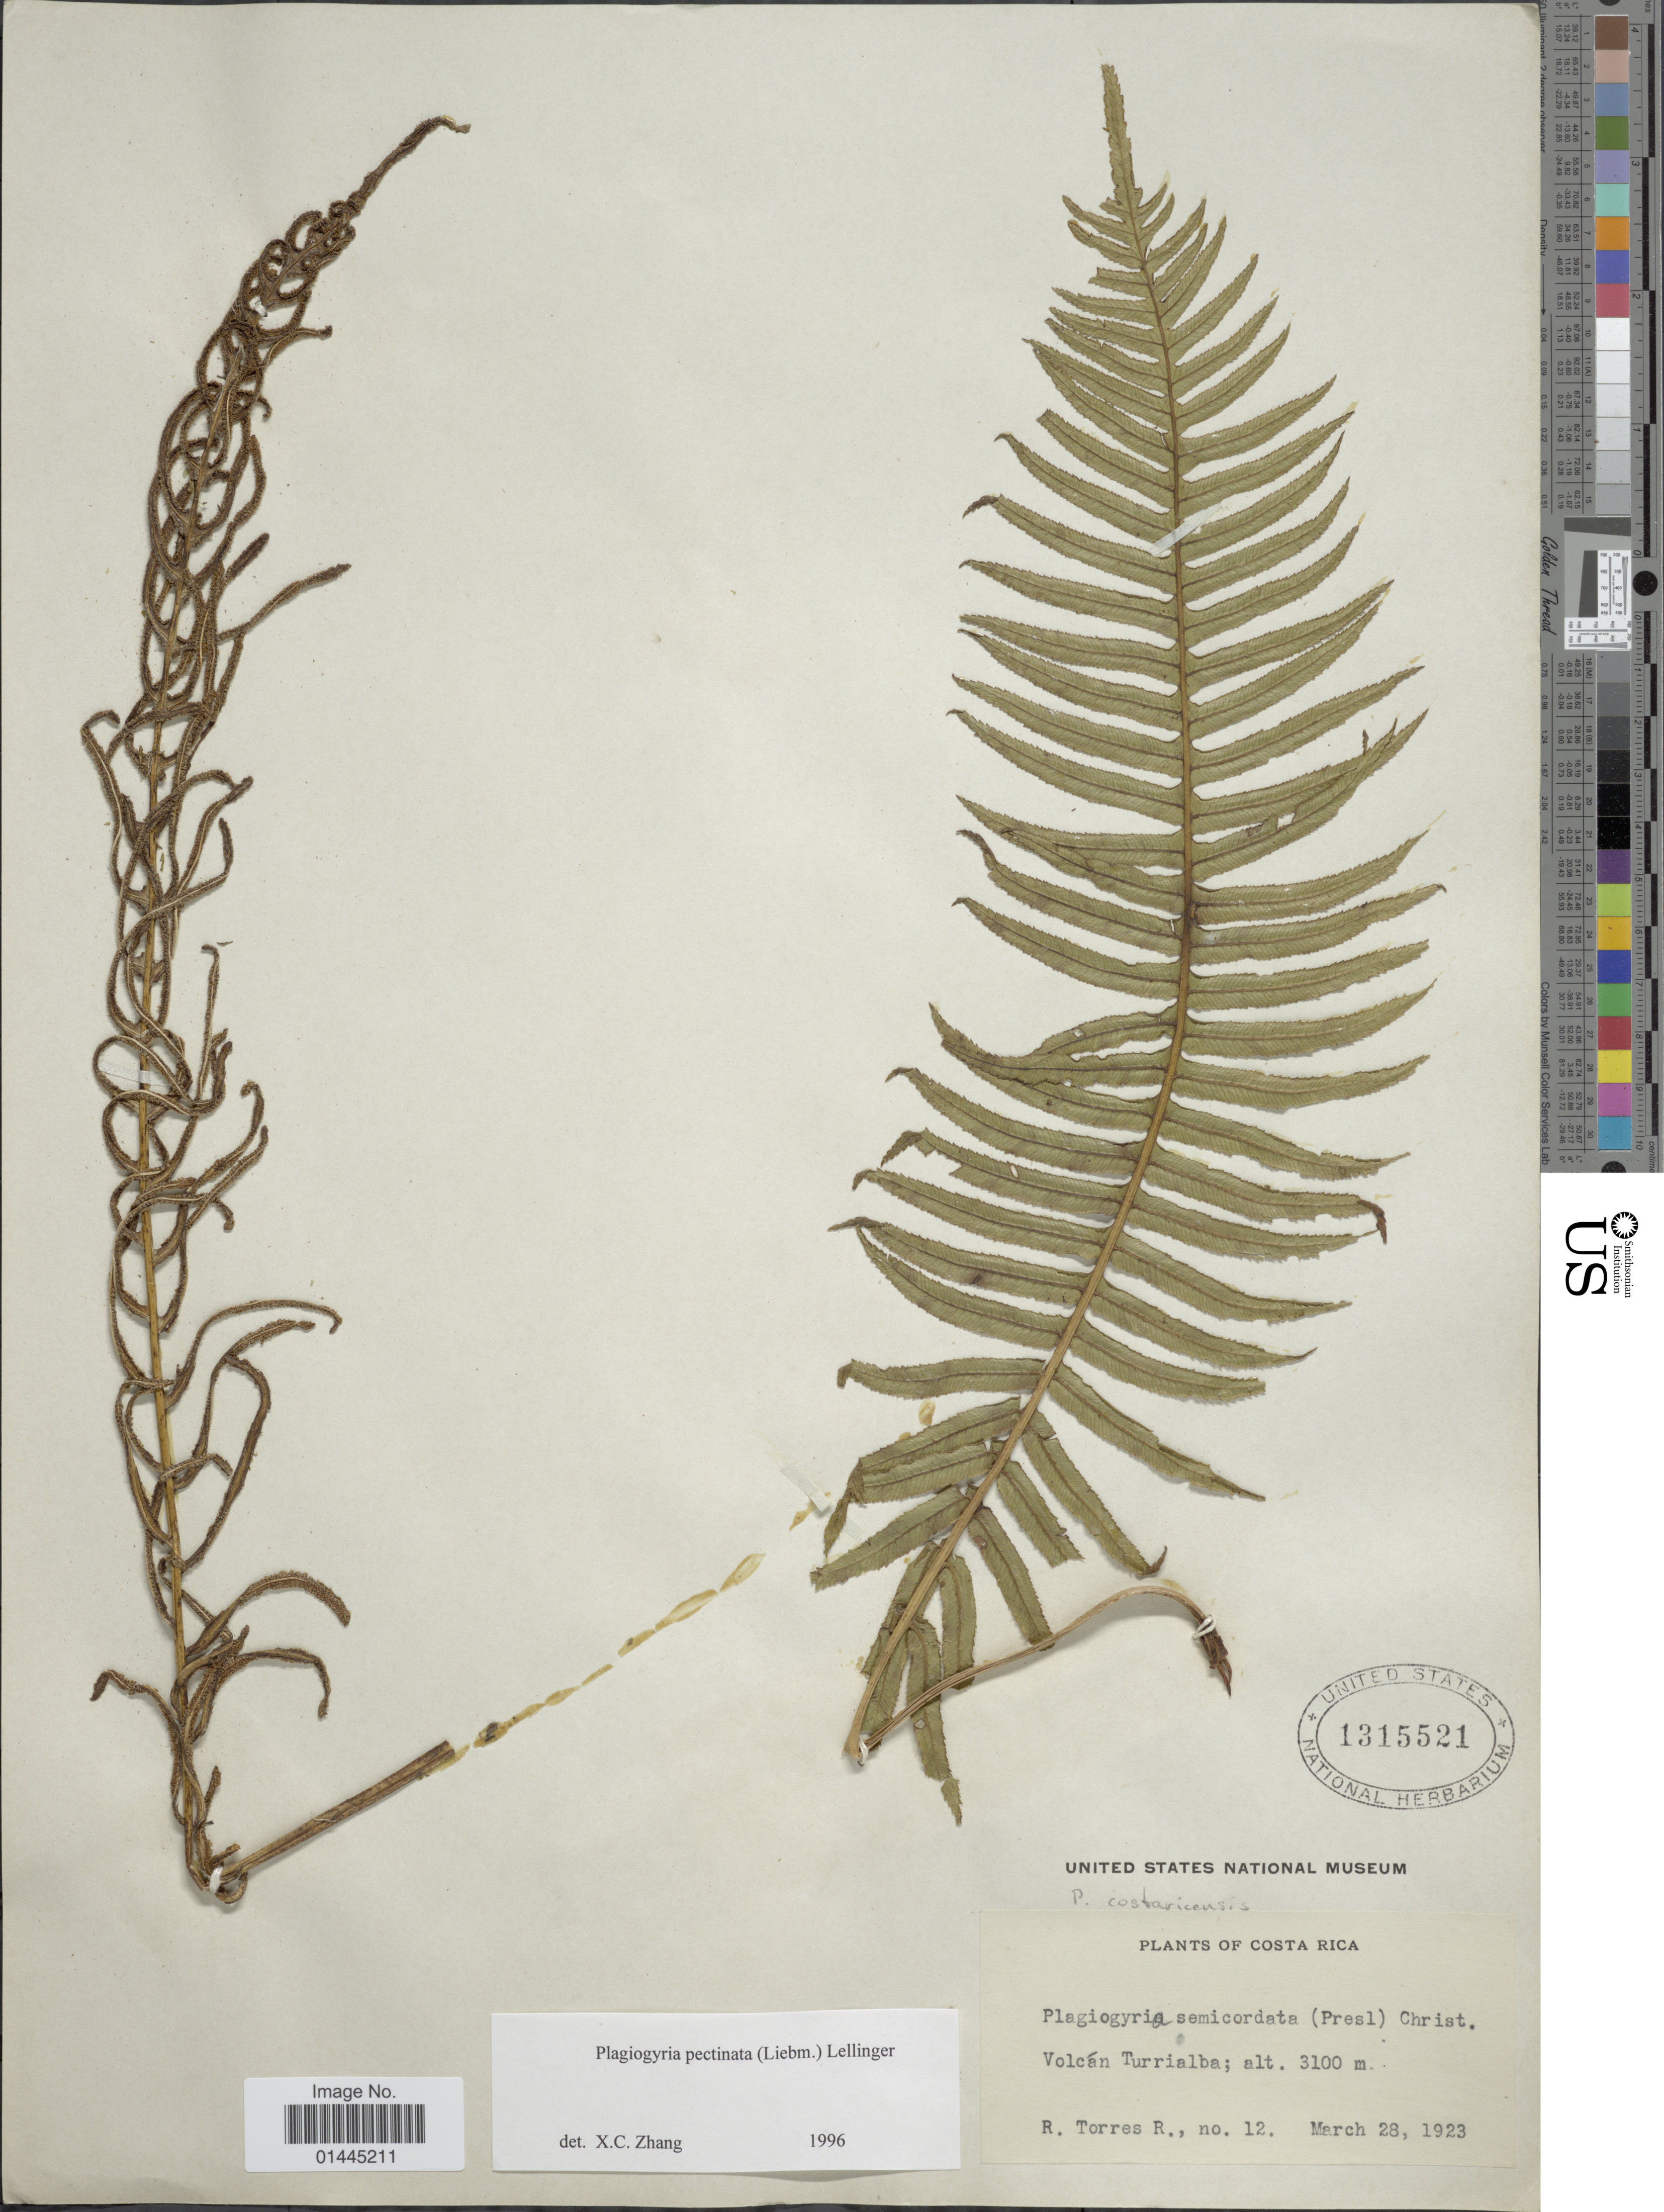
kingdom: Plantae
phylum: Tracheophyta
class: Polypodiopsida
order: Cyatheales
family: Plagiogyriaceae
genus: Plagiogyria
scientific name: Plagiogyria costaricensis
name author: Mett. ex Kuhn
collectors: R. Torres R.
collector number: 12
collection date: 1923-03-28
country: Costa Rica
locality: Volcan Turrialba.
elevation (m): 3100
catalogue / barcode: US 1315521